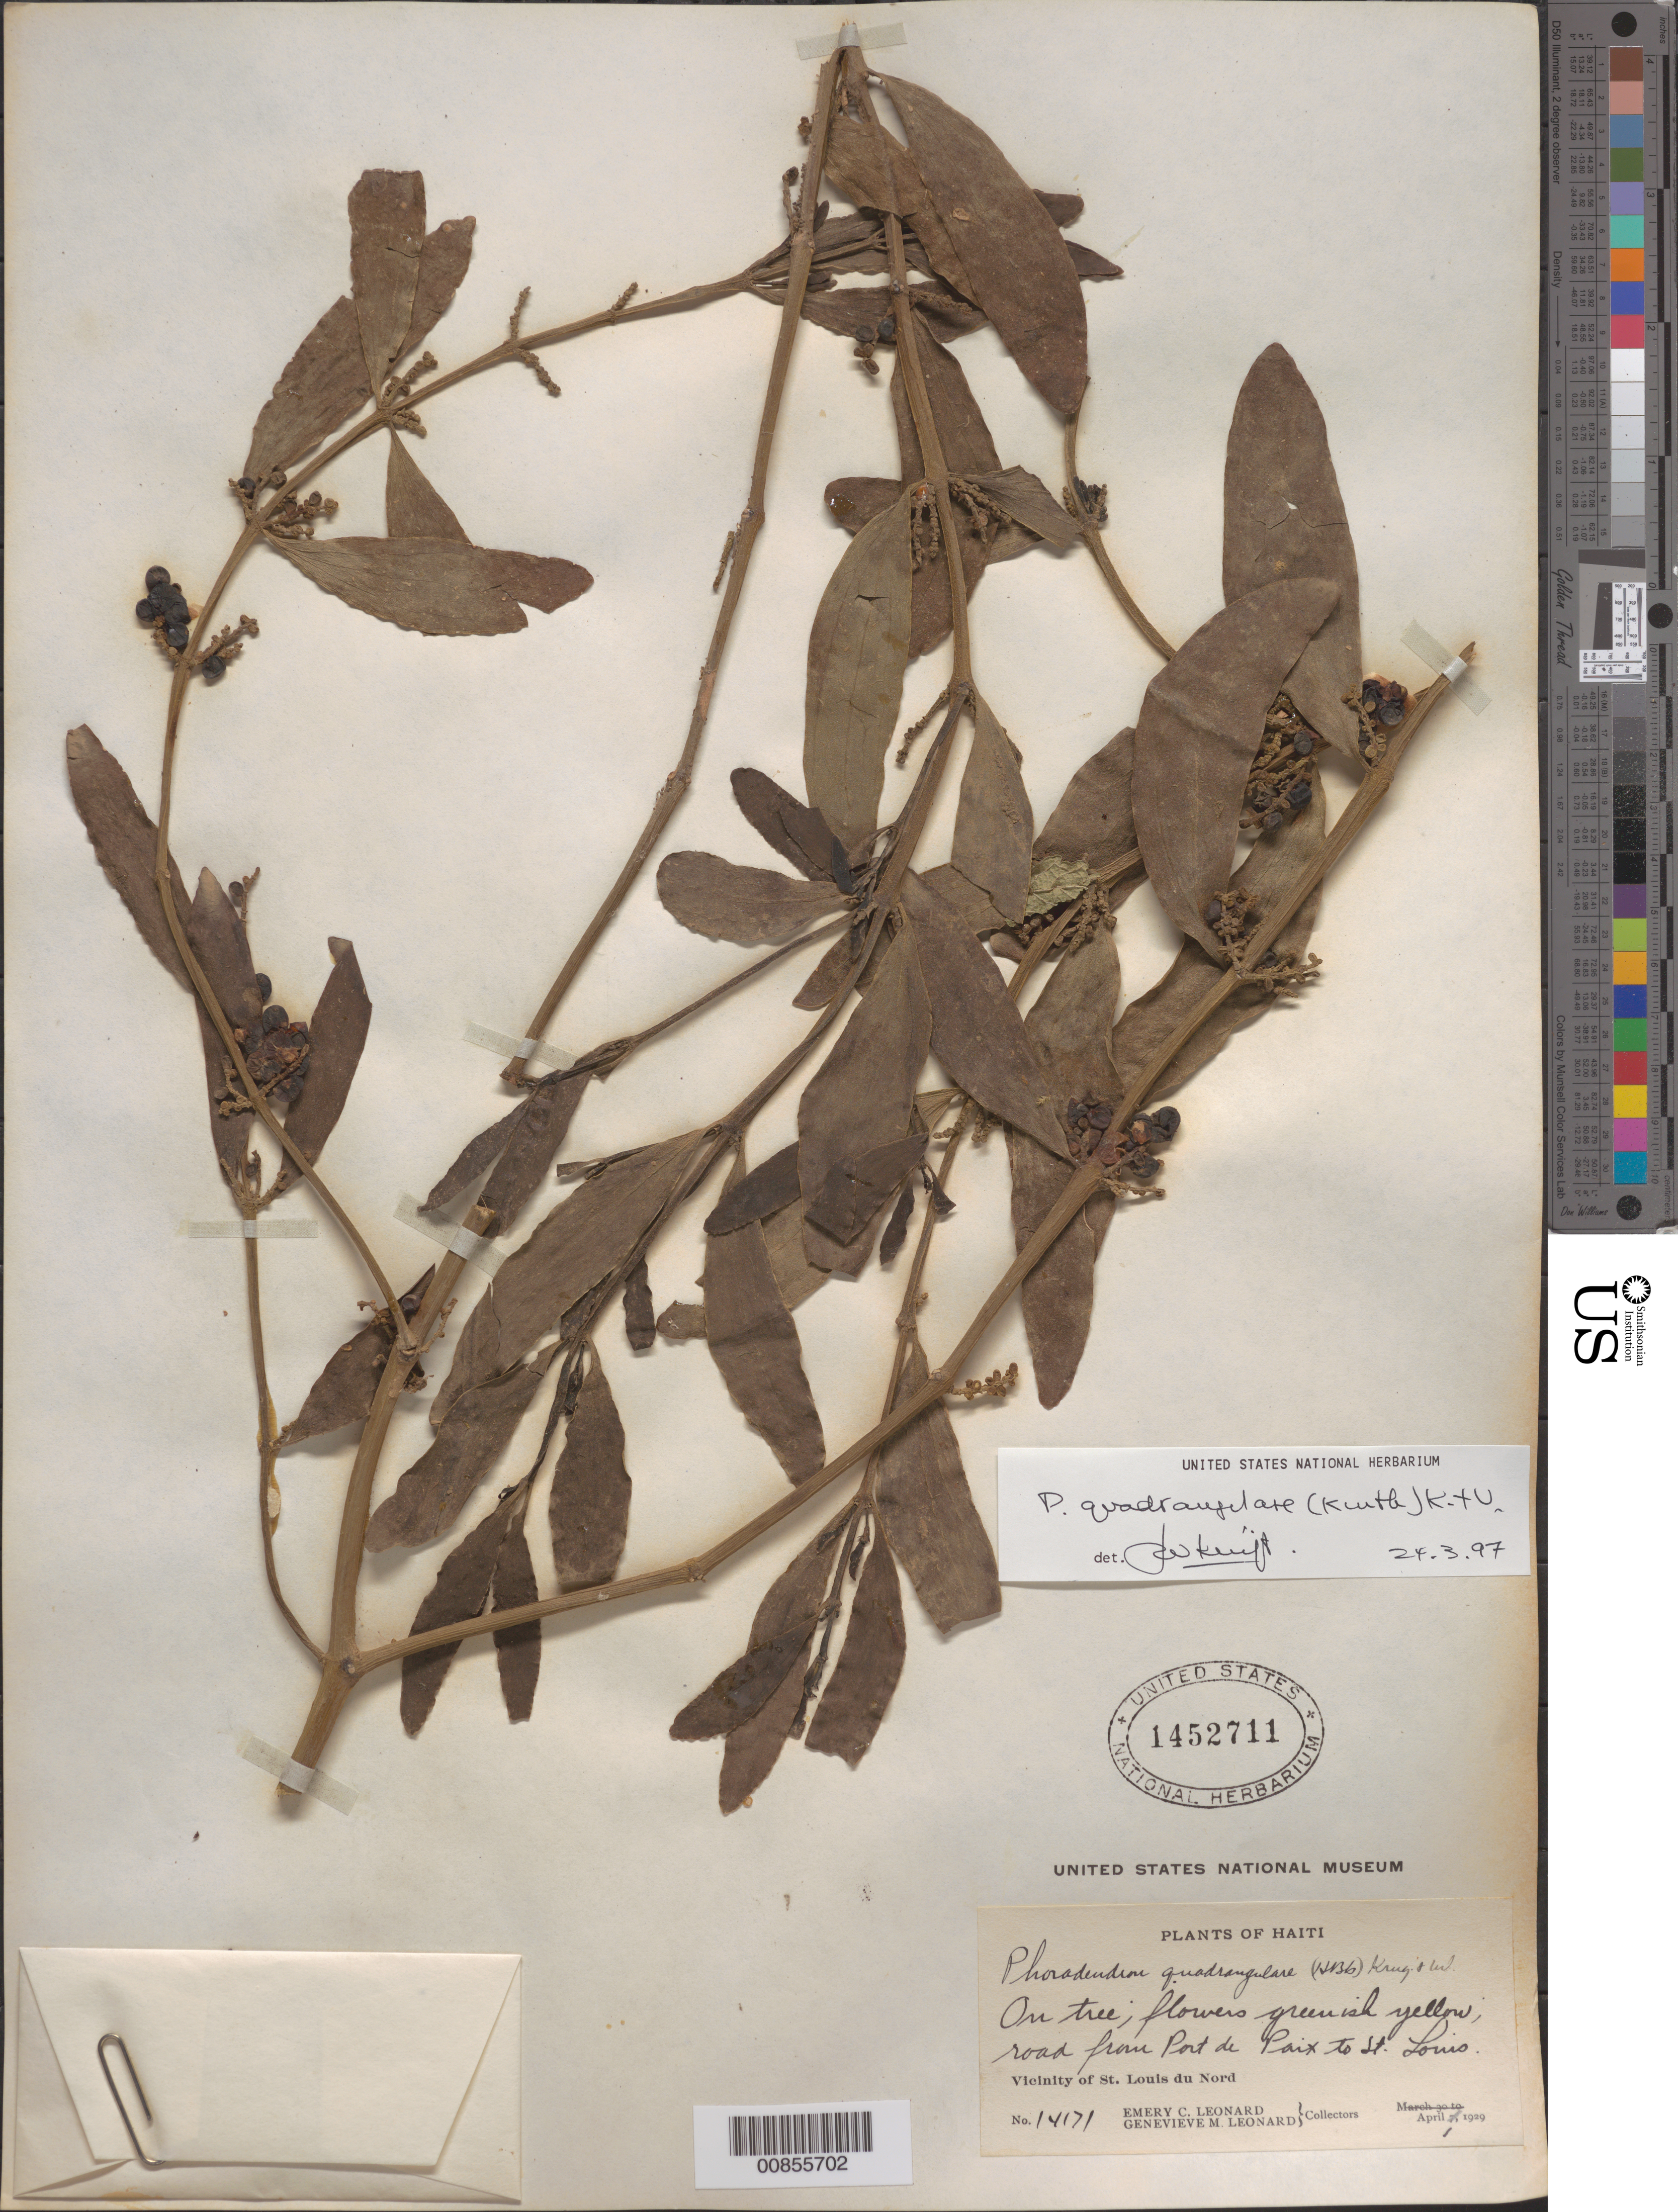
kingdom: Plantae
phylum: Tracheophyta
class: Magnoliopsida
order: Santalales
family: Viscaceae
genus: Phoradendron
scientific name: Phoradendron quadrangulare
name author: (Kunth) Griseb.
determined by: Kuijt, Job, (CANADA)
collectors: E. C. Leonard & G. M. Leonard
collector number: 14171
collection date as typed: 01 Apr 1929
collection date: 1929-04-01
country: Haiti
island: Hispaniola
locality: Vicinity of St. Louis du Nord. Road from Port de Paix to St. Louis.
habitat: On tree.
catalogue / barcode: US 1452711